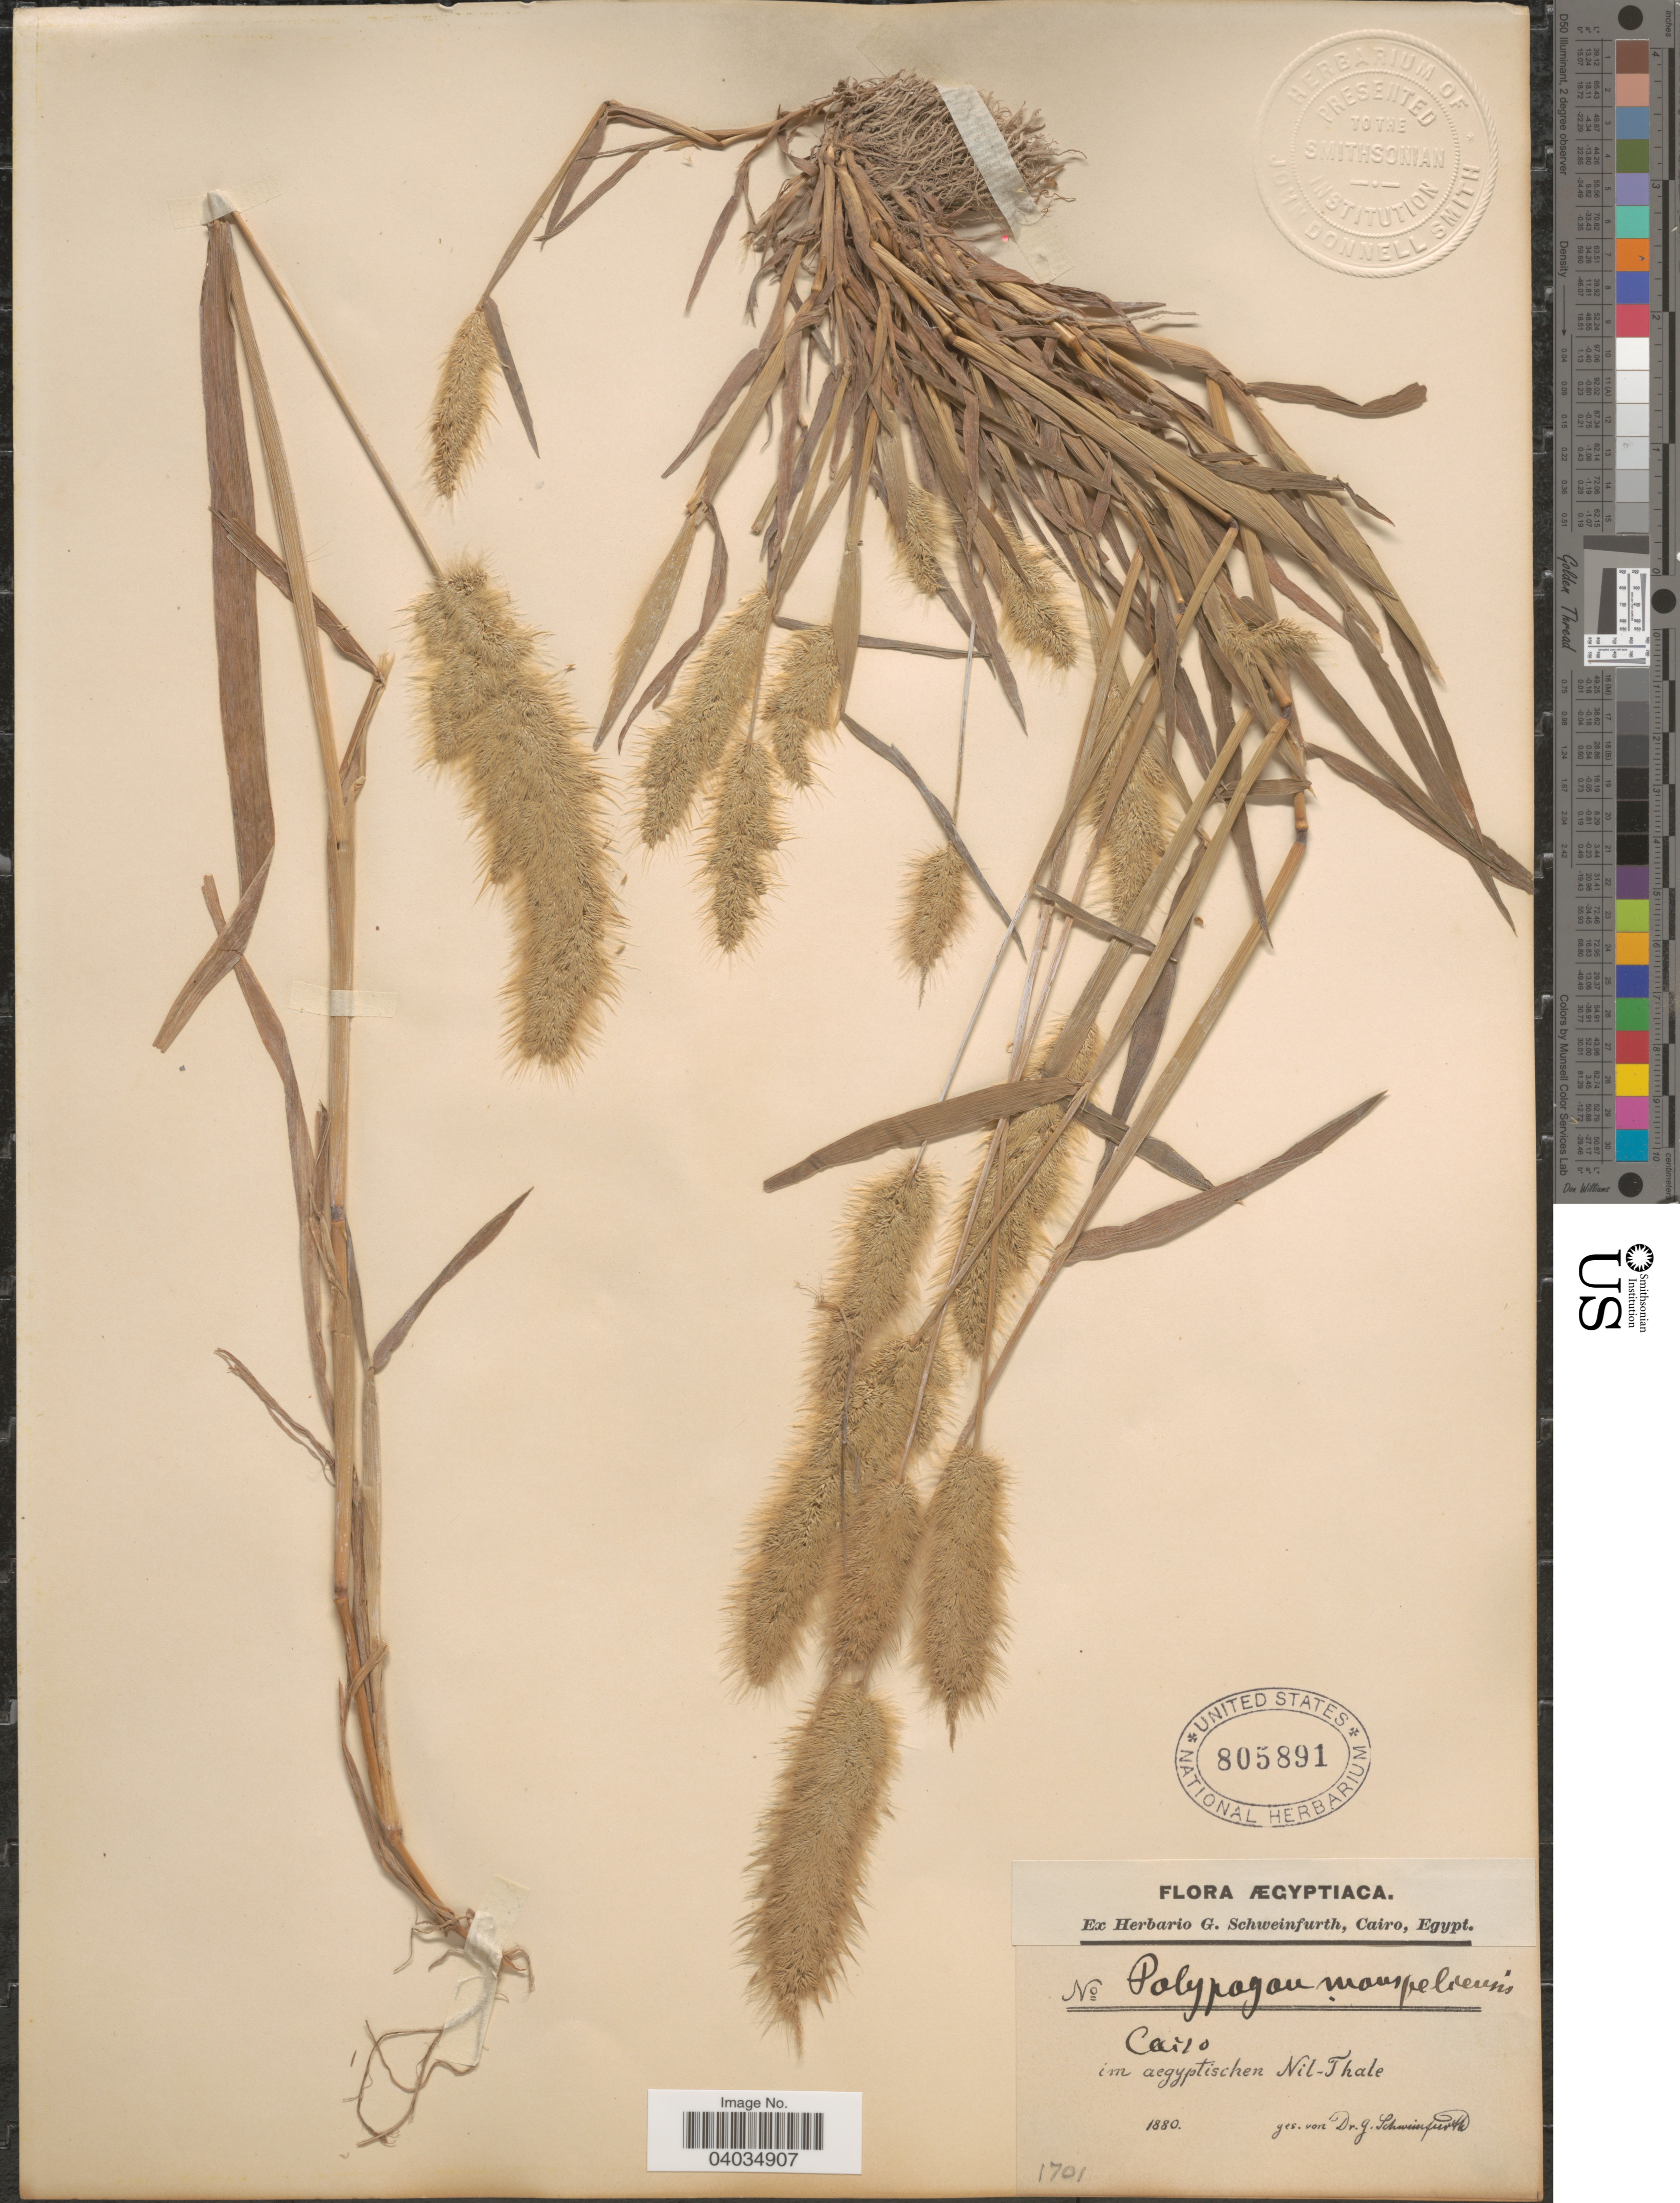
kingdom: Plantae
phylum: Tracheophyta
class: Liliopsida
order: Poales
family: Poaceae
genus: Polypogon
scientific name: Polypogon monspeliensis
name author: (L.) Desf.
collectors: G. A. Schweinfurth (herbarium)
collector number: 1701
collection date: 1880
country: Egypt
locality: Ægyptiaca. Cairo im aegyptischen Nil-Thale.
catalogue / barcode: US 805891